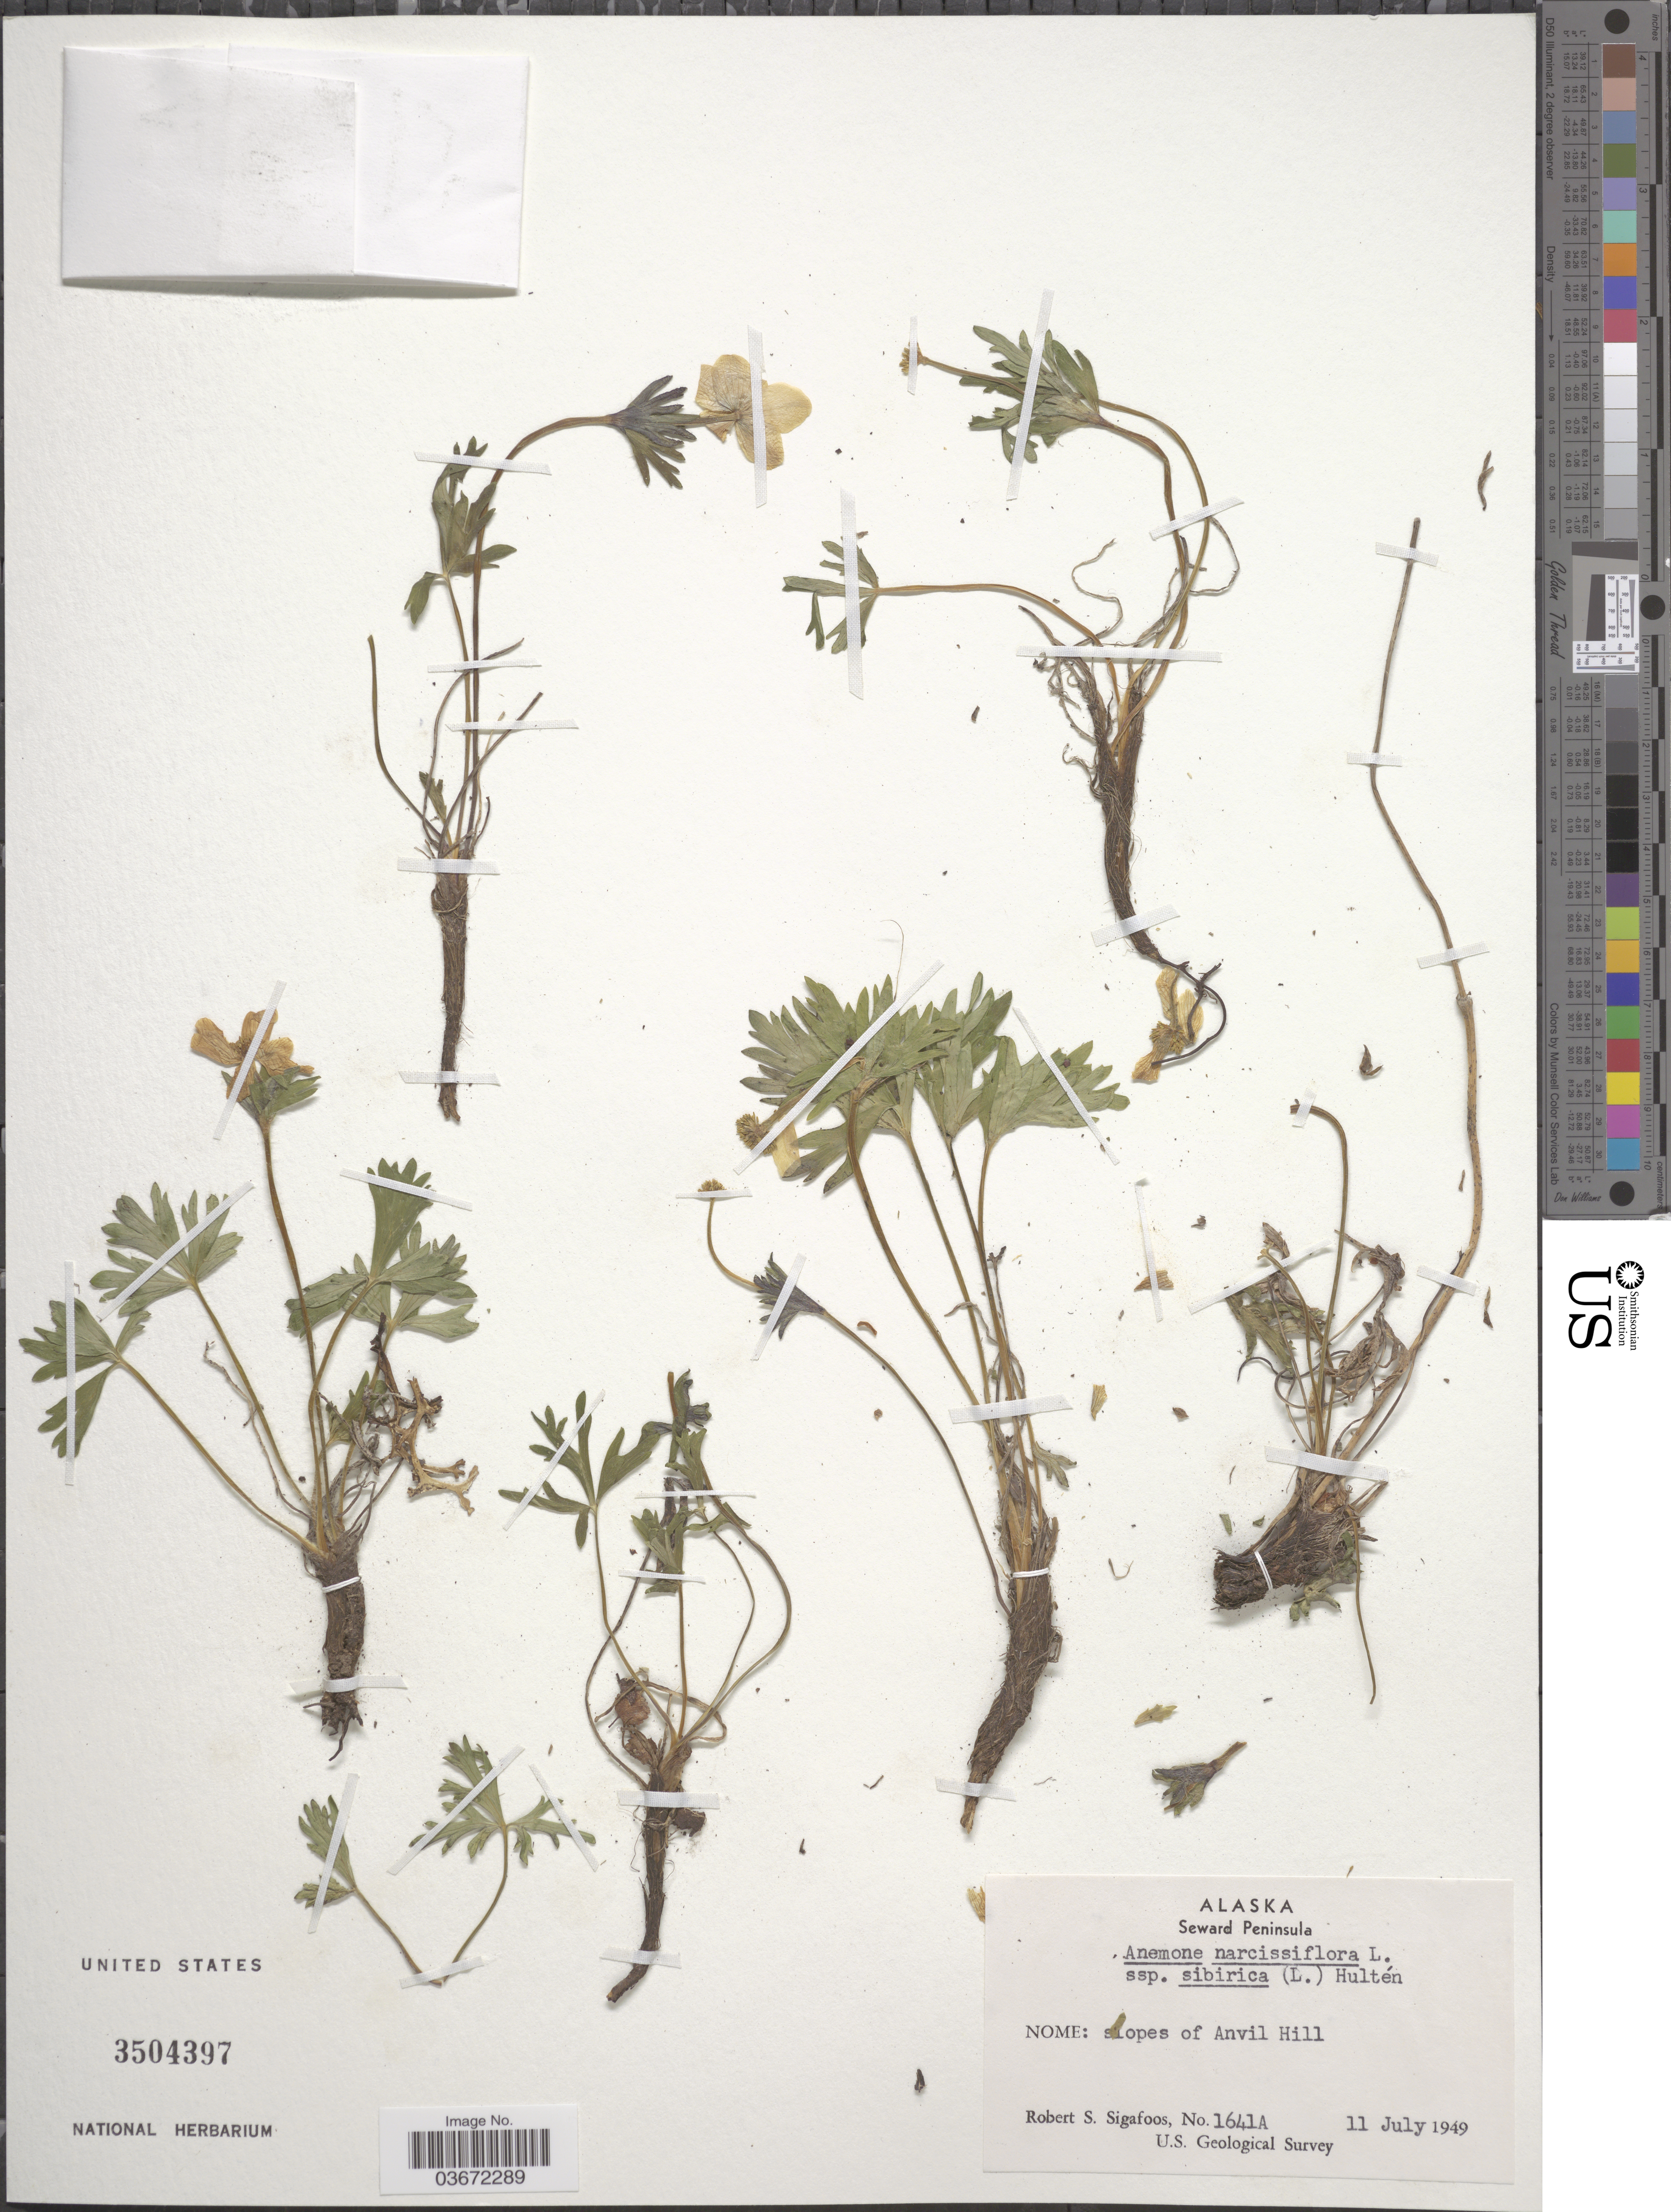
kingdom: Plantae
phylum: Tracheophyta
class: Magnoliopsida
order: Ranunculales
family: Ranunculaceae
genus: Anemone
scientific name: Anemone narcissiflora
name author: L.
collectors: R. Sigafoos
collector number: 1641A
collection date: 1949-07-11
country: United States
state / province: Alaska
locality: Seward Peninsula. Nome: slopes of Anvil Hill.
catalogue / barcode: US 3504397